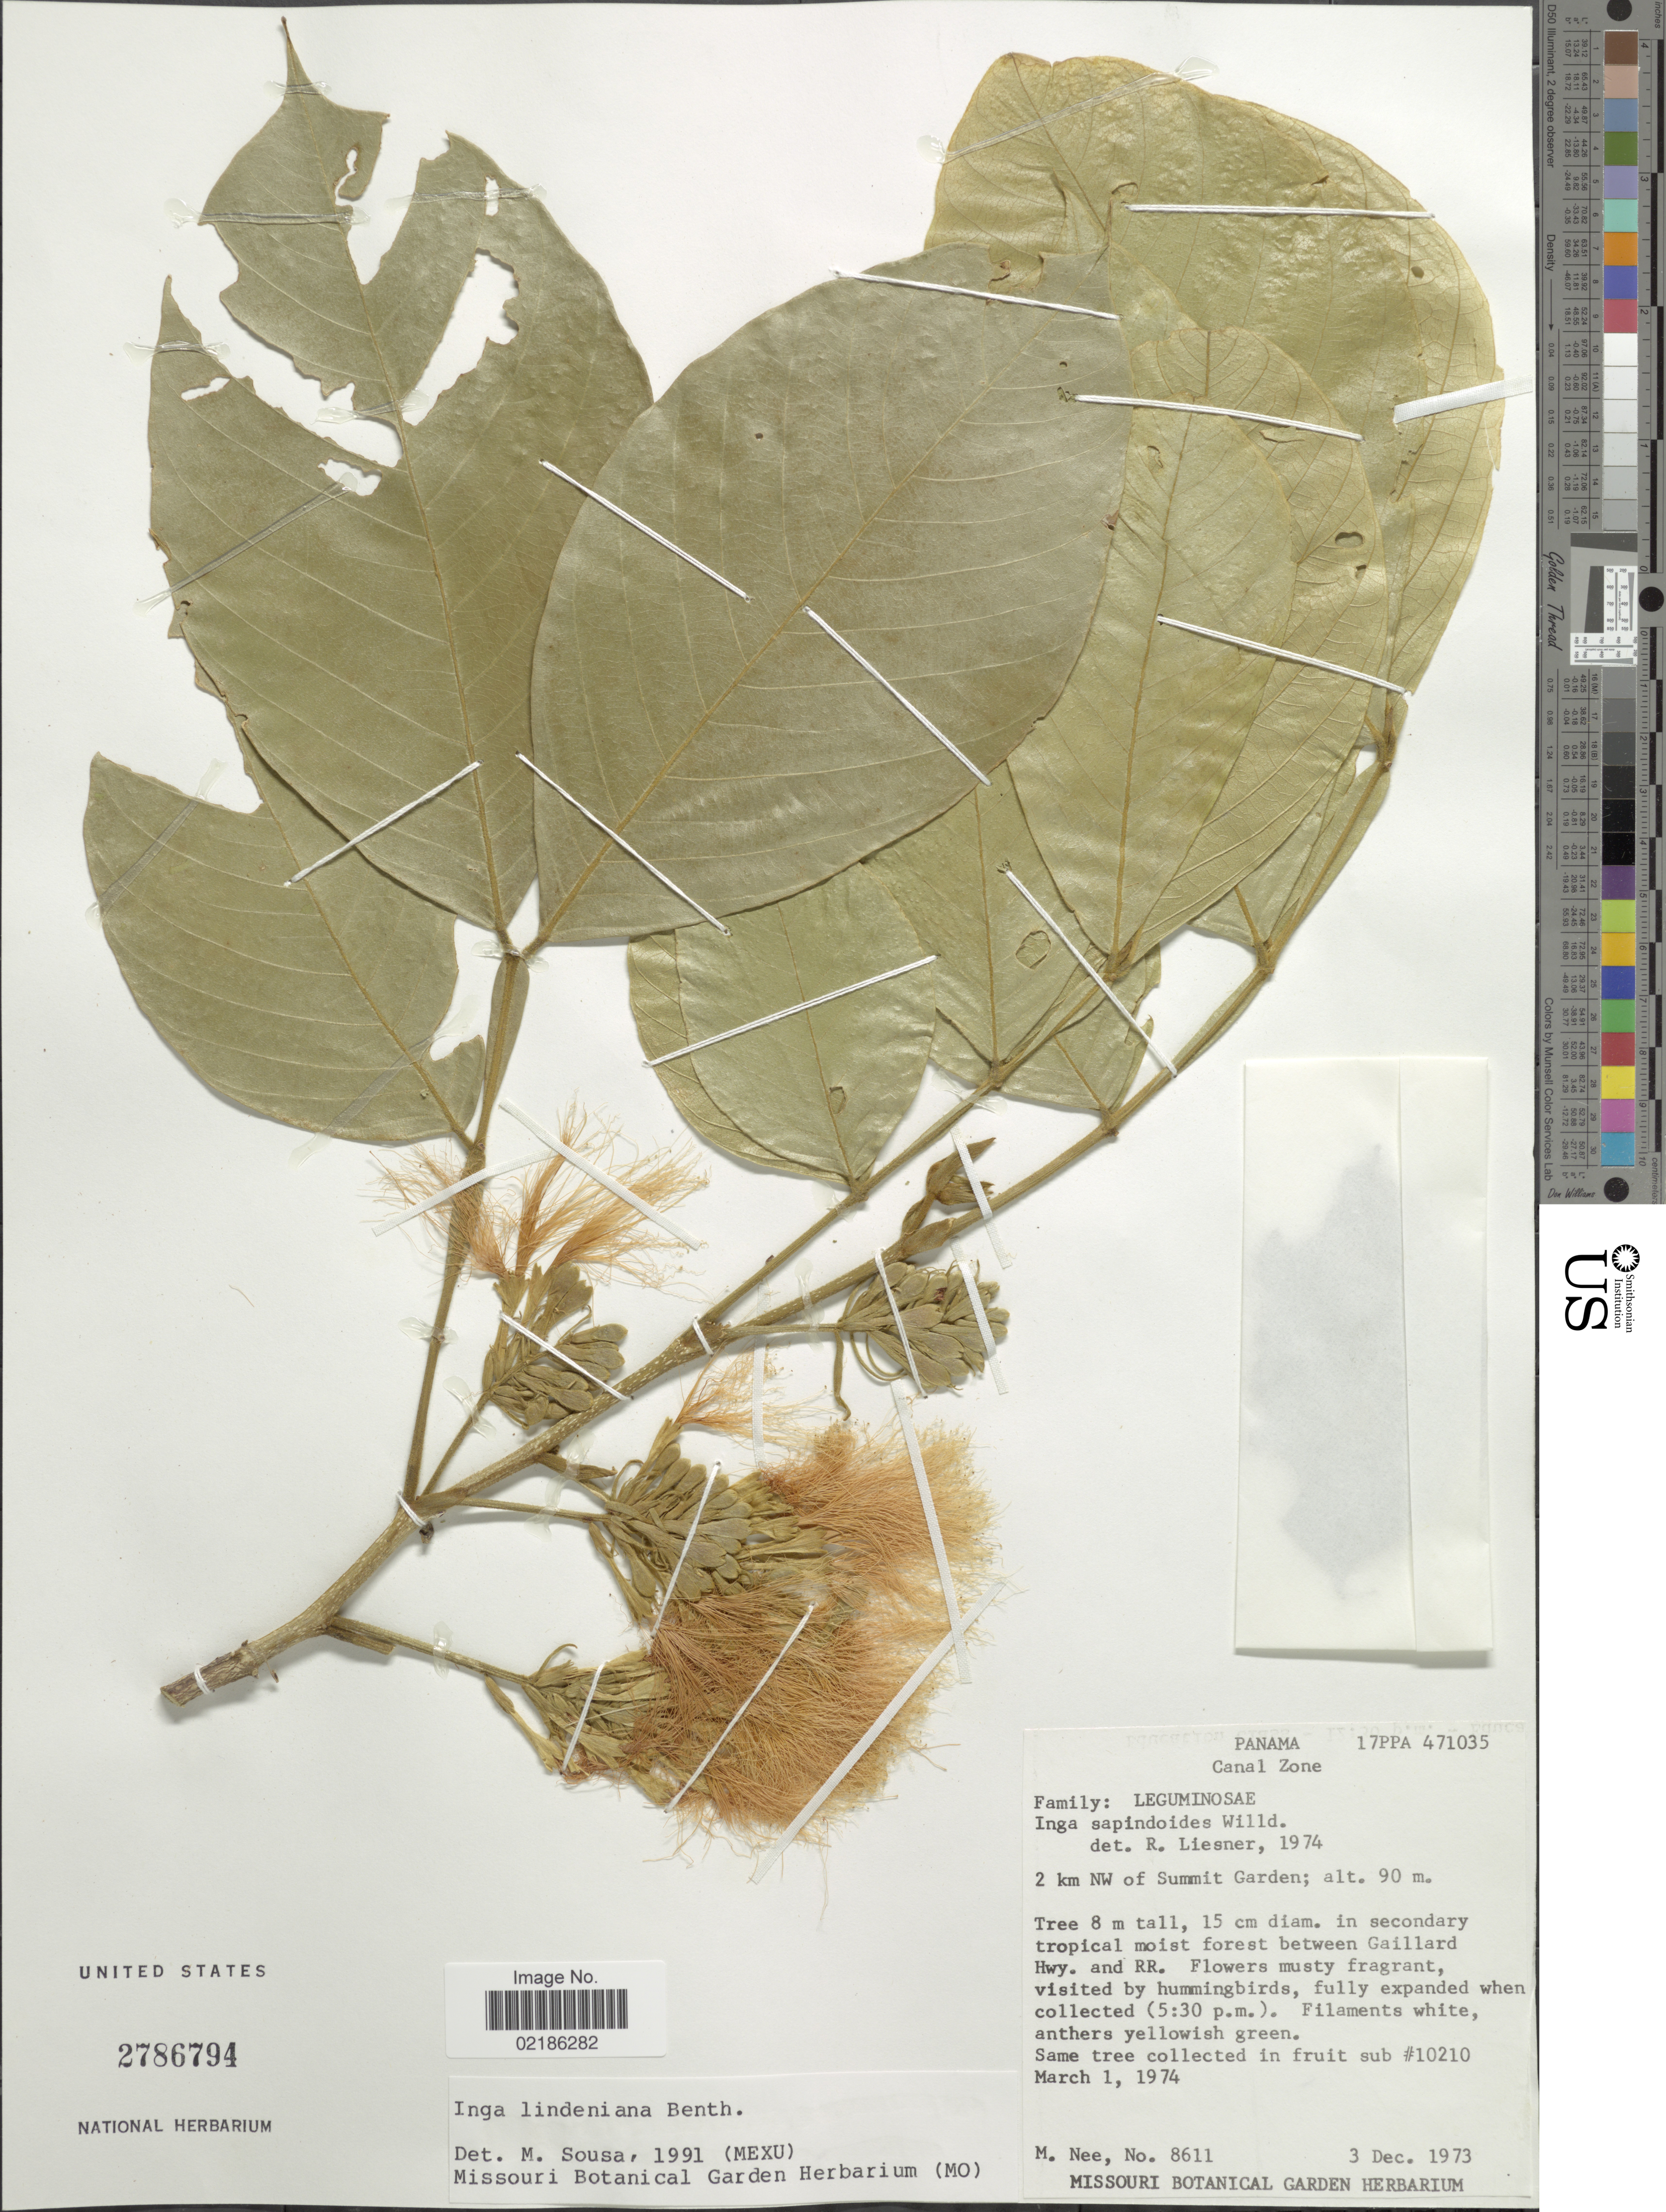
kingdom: Plantae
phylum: Tracheophyta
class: Magnoliopsida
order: Fabales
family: Fabaceae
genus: Inga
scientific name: Inga lindeniana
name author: Benth.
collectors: M. Nee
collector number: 8611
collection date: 1973-12-03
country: Panama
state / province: Colón / Panamá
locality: Canal Zone, 2 km NW of Summit Garden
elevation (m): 90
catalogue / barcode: US 2786794